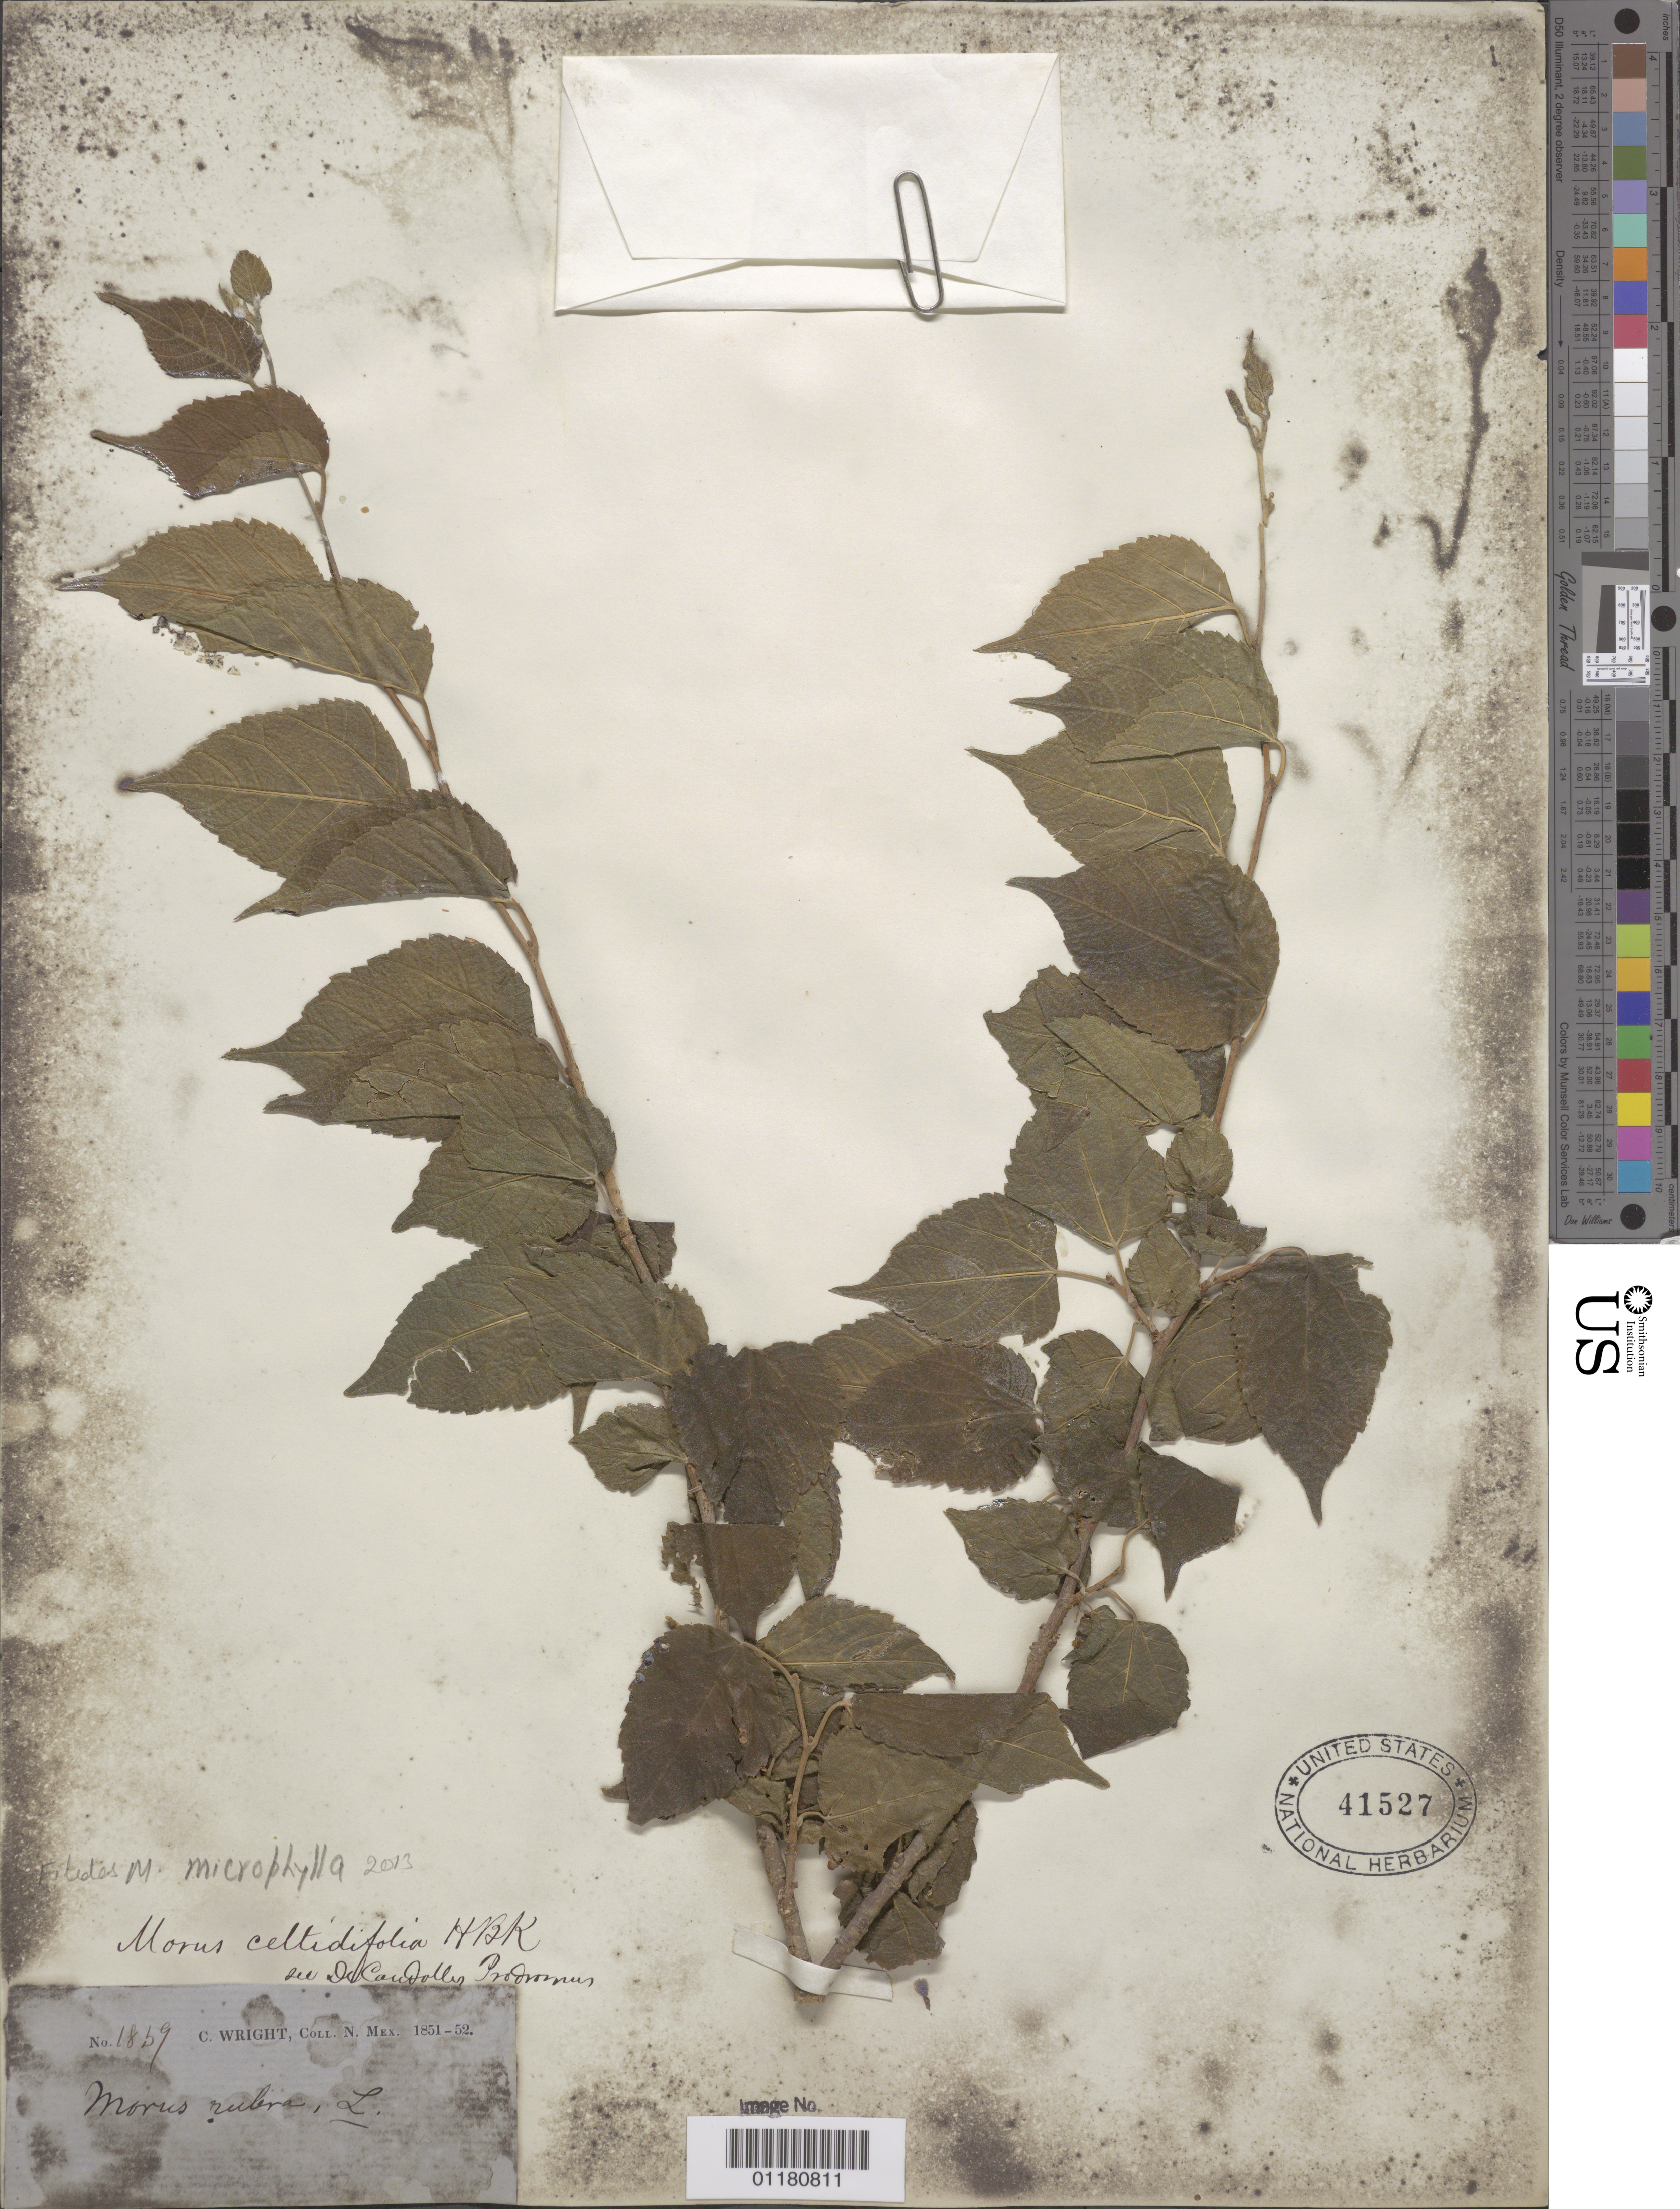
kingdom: Plantae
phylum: Tracheophyta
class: Magnoliopsida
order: Rosales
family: Moraceae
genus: Morus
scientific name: Morus microphylla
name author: Buckley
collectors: C. Wright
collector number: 1859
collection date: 1851/1852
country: United States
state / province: New Mexico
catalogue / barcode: US 41527